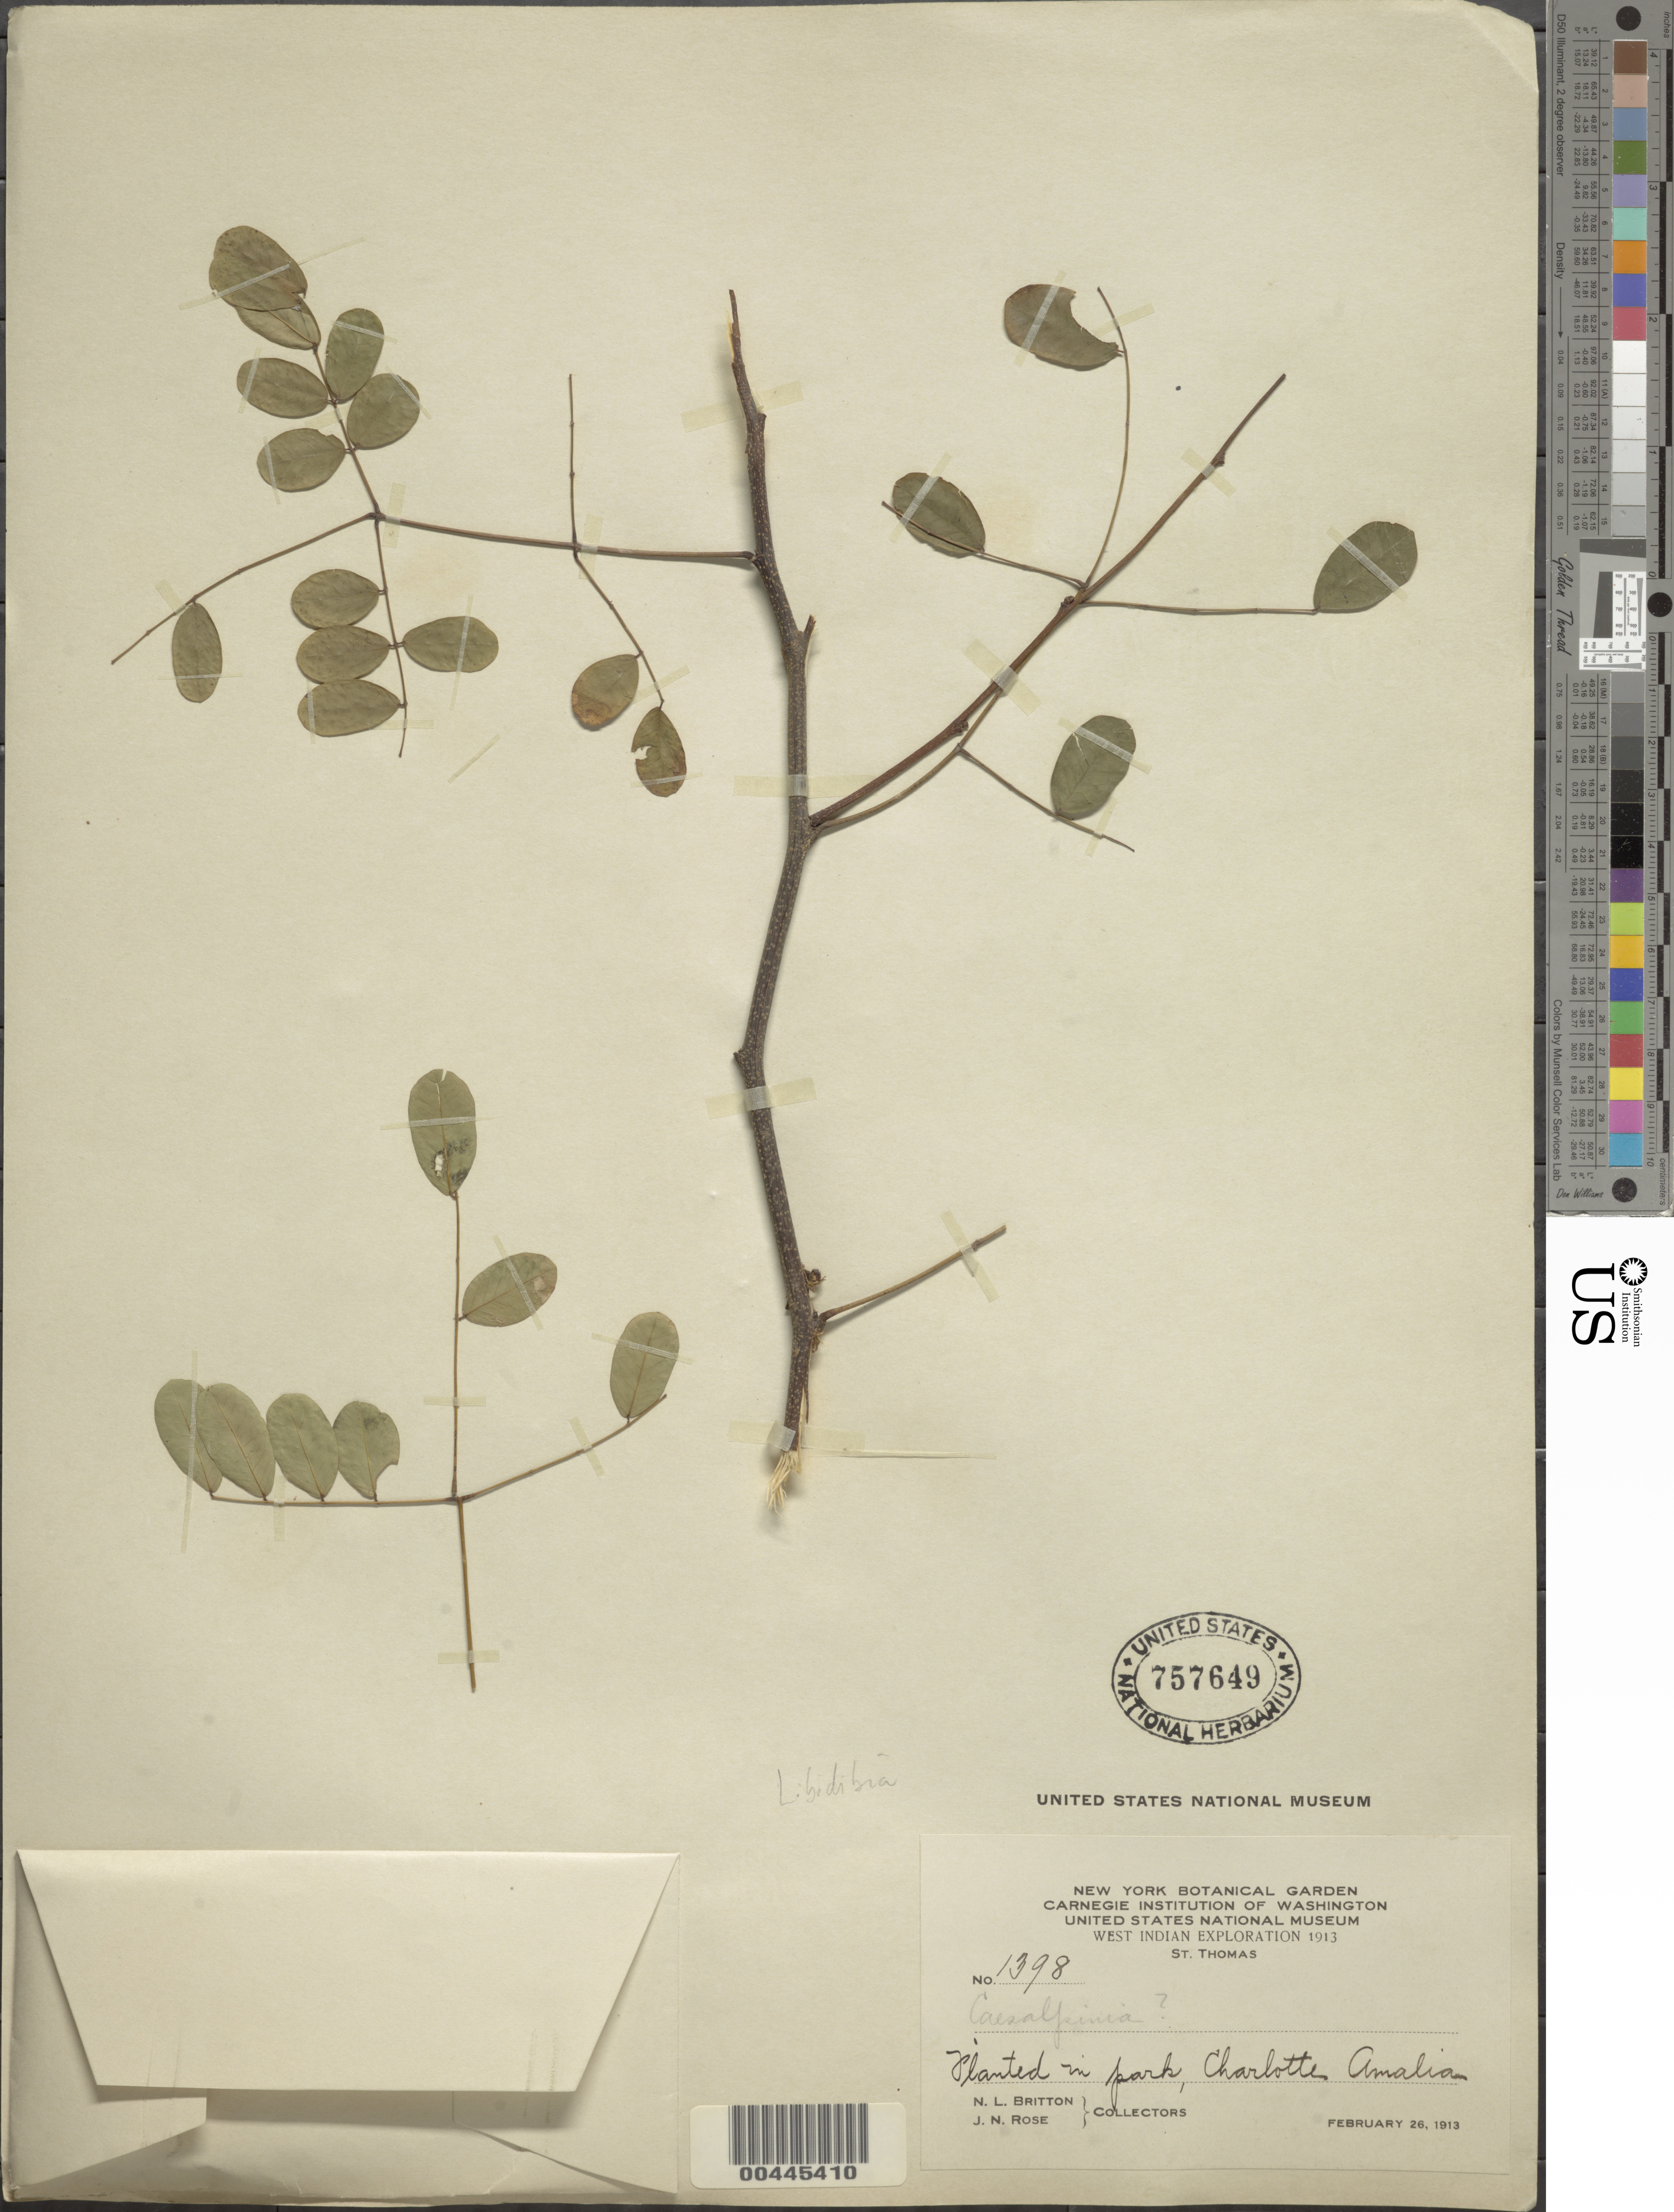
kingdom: Plantae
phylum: Tracheophyta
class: Magnoliopsida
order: Fabales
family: Fabaceae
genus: Libidibia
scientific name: Libidibia punctata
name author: (Willd.) Britton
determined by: Strong, Mark T., (BOT), Smithsonian Institution - National Museum of Natural History (UNITED STATES)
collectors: N. Britton & J. N. Rose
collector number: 1398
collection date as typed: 26 Feb 1913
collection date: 1913-02-26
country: U.S. Virgin Islands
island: St. Thomas Island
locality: Charlotte Amalie park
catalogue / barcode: US 757649